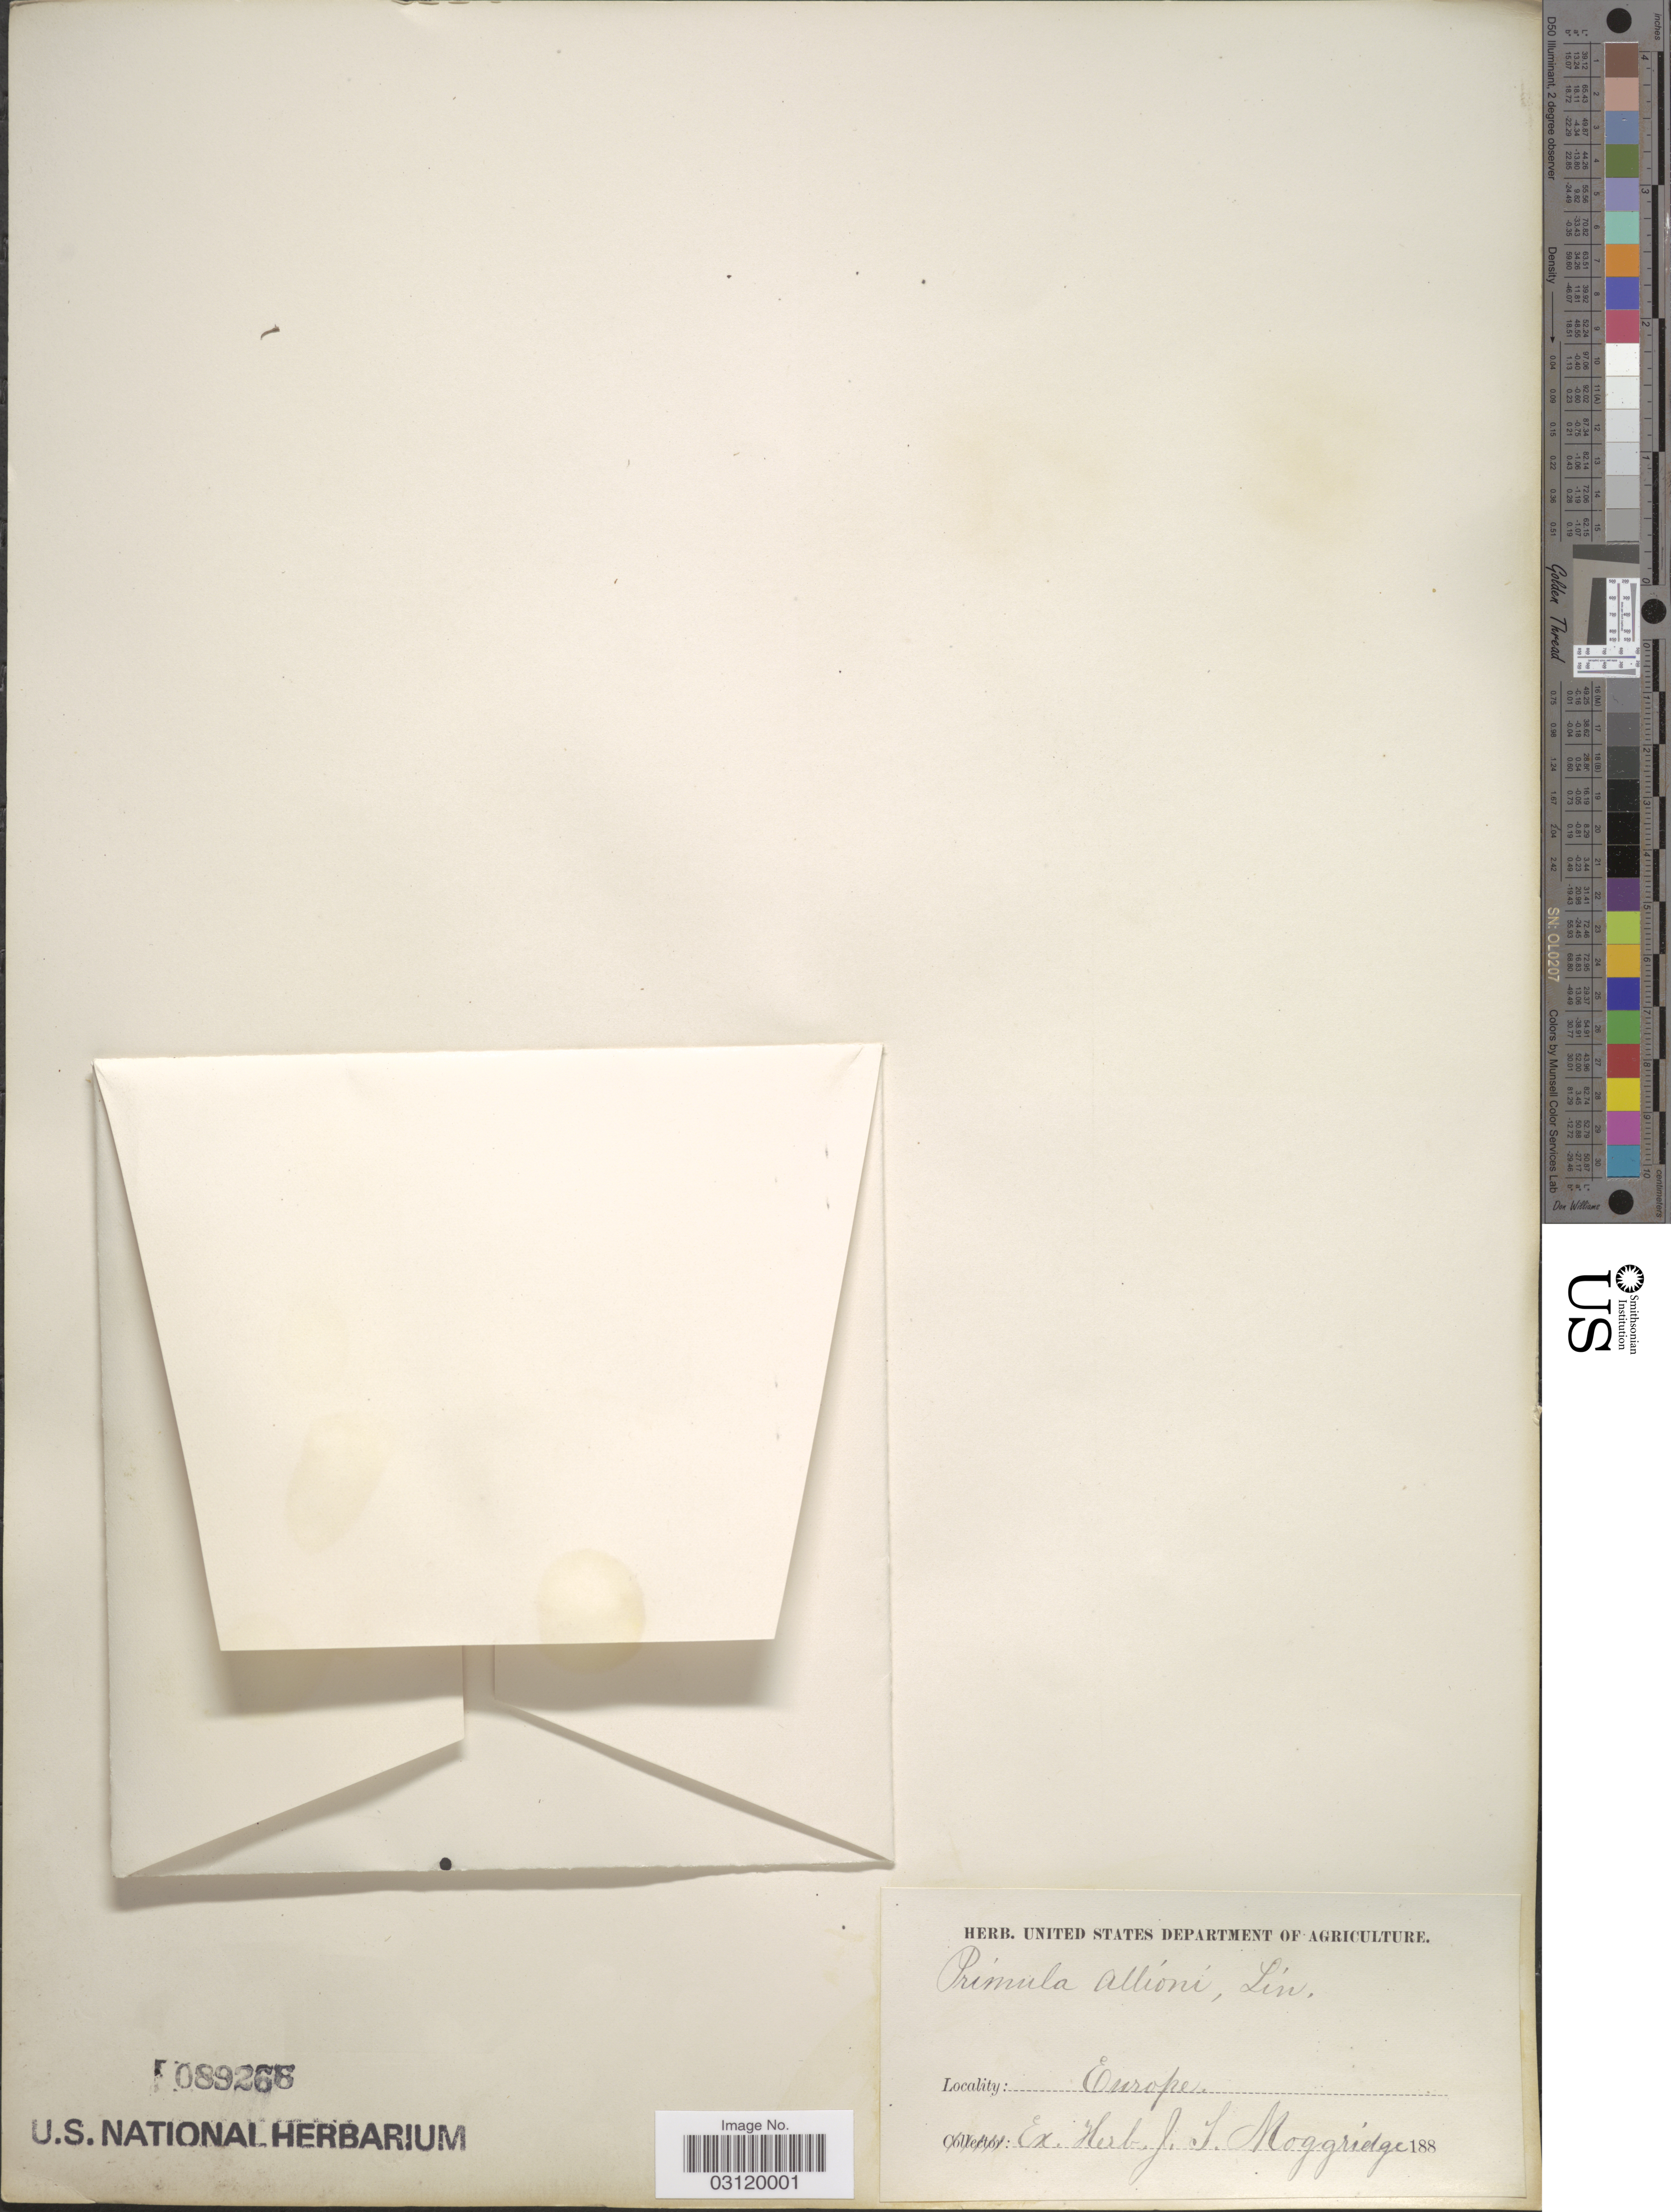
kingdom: Plantae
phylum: Tracheophyta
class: Magnoliopsida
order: Ericales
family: Primulaceae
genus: Primula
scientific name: Primula allionii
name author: Loisel.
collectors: ex herb. J.T. Moggridge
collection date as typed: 188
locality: Europe.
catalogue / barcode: US 89266